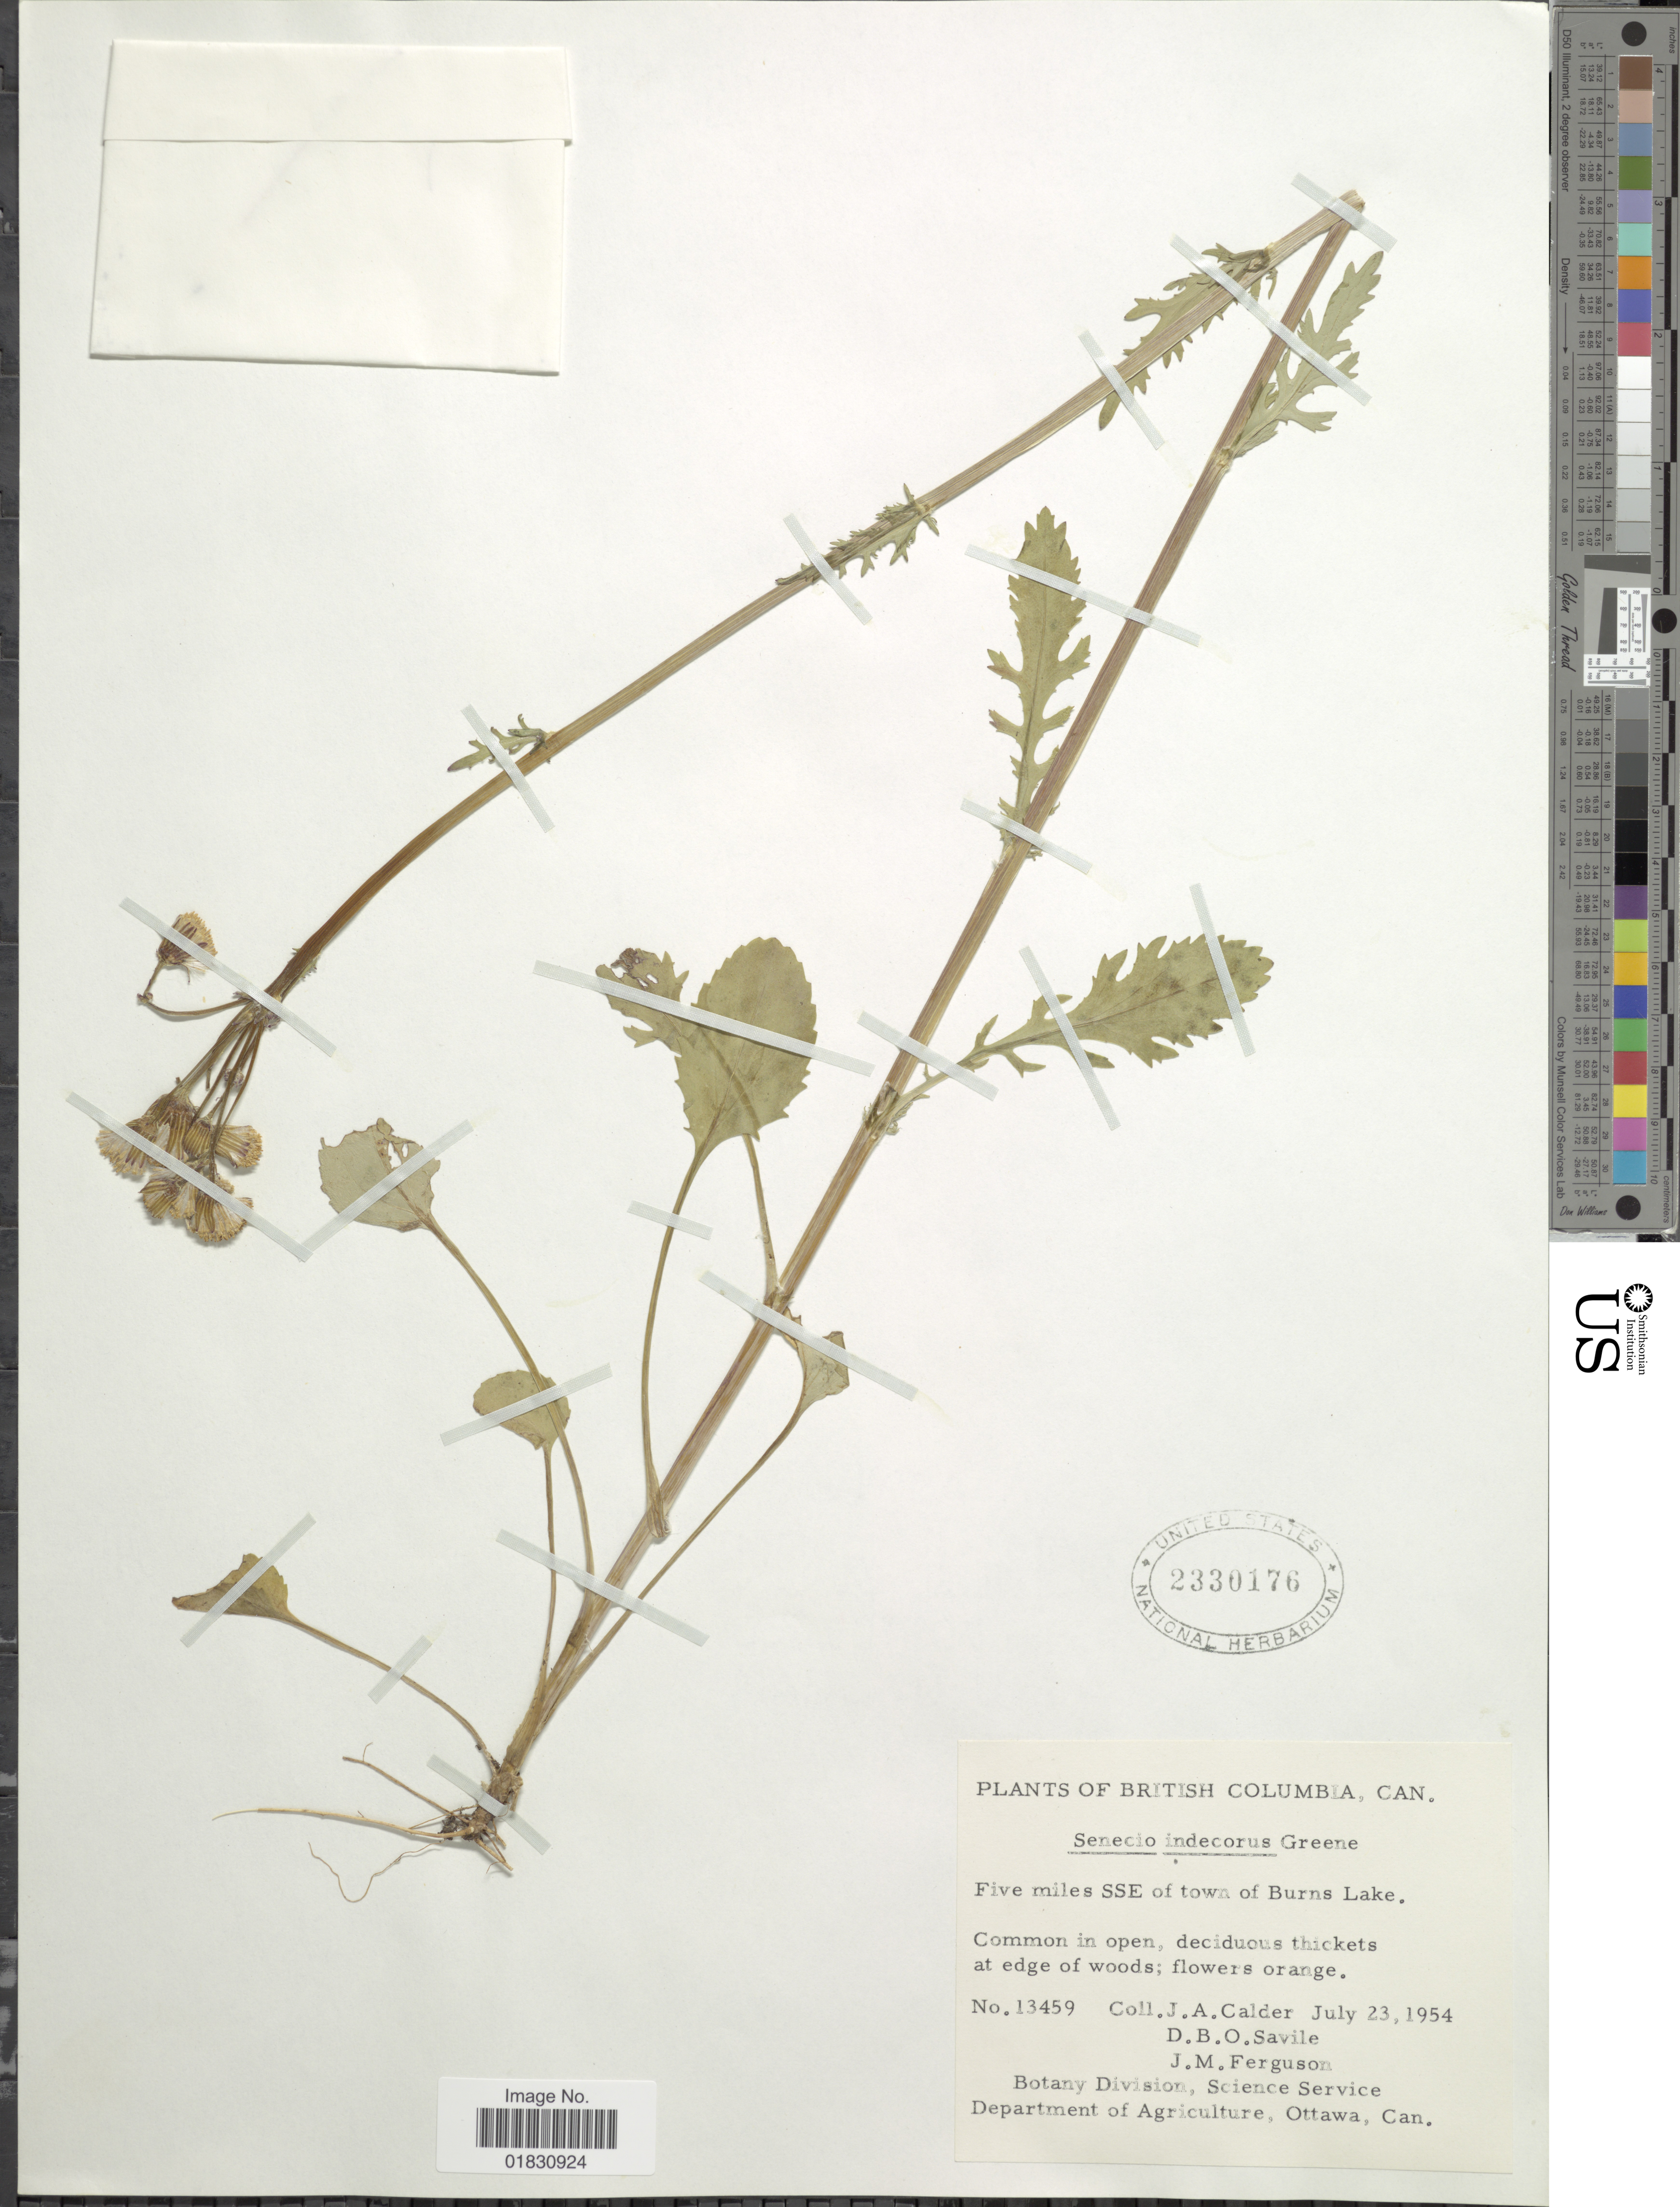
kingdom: Plantae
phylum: Tracheophyta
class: Magnoliopsida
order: Asterales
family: Asteraceae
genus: Packera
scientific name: Packera indecora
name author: (Greene) Á. Löve & D. Löve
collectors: J. A. Calder, D. Savile & J. M. Ferguson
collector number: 13459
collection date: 1954-07-23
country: Canada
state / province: British Columbia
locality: Five miles SSE of town of Burns Lake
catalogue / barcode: US 2330176